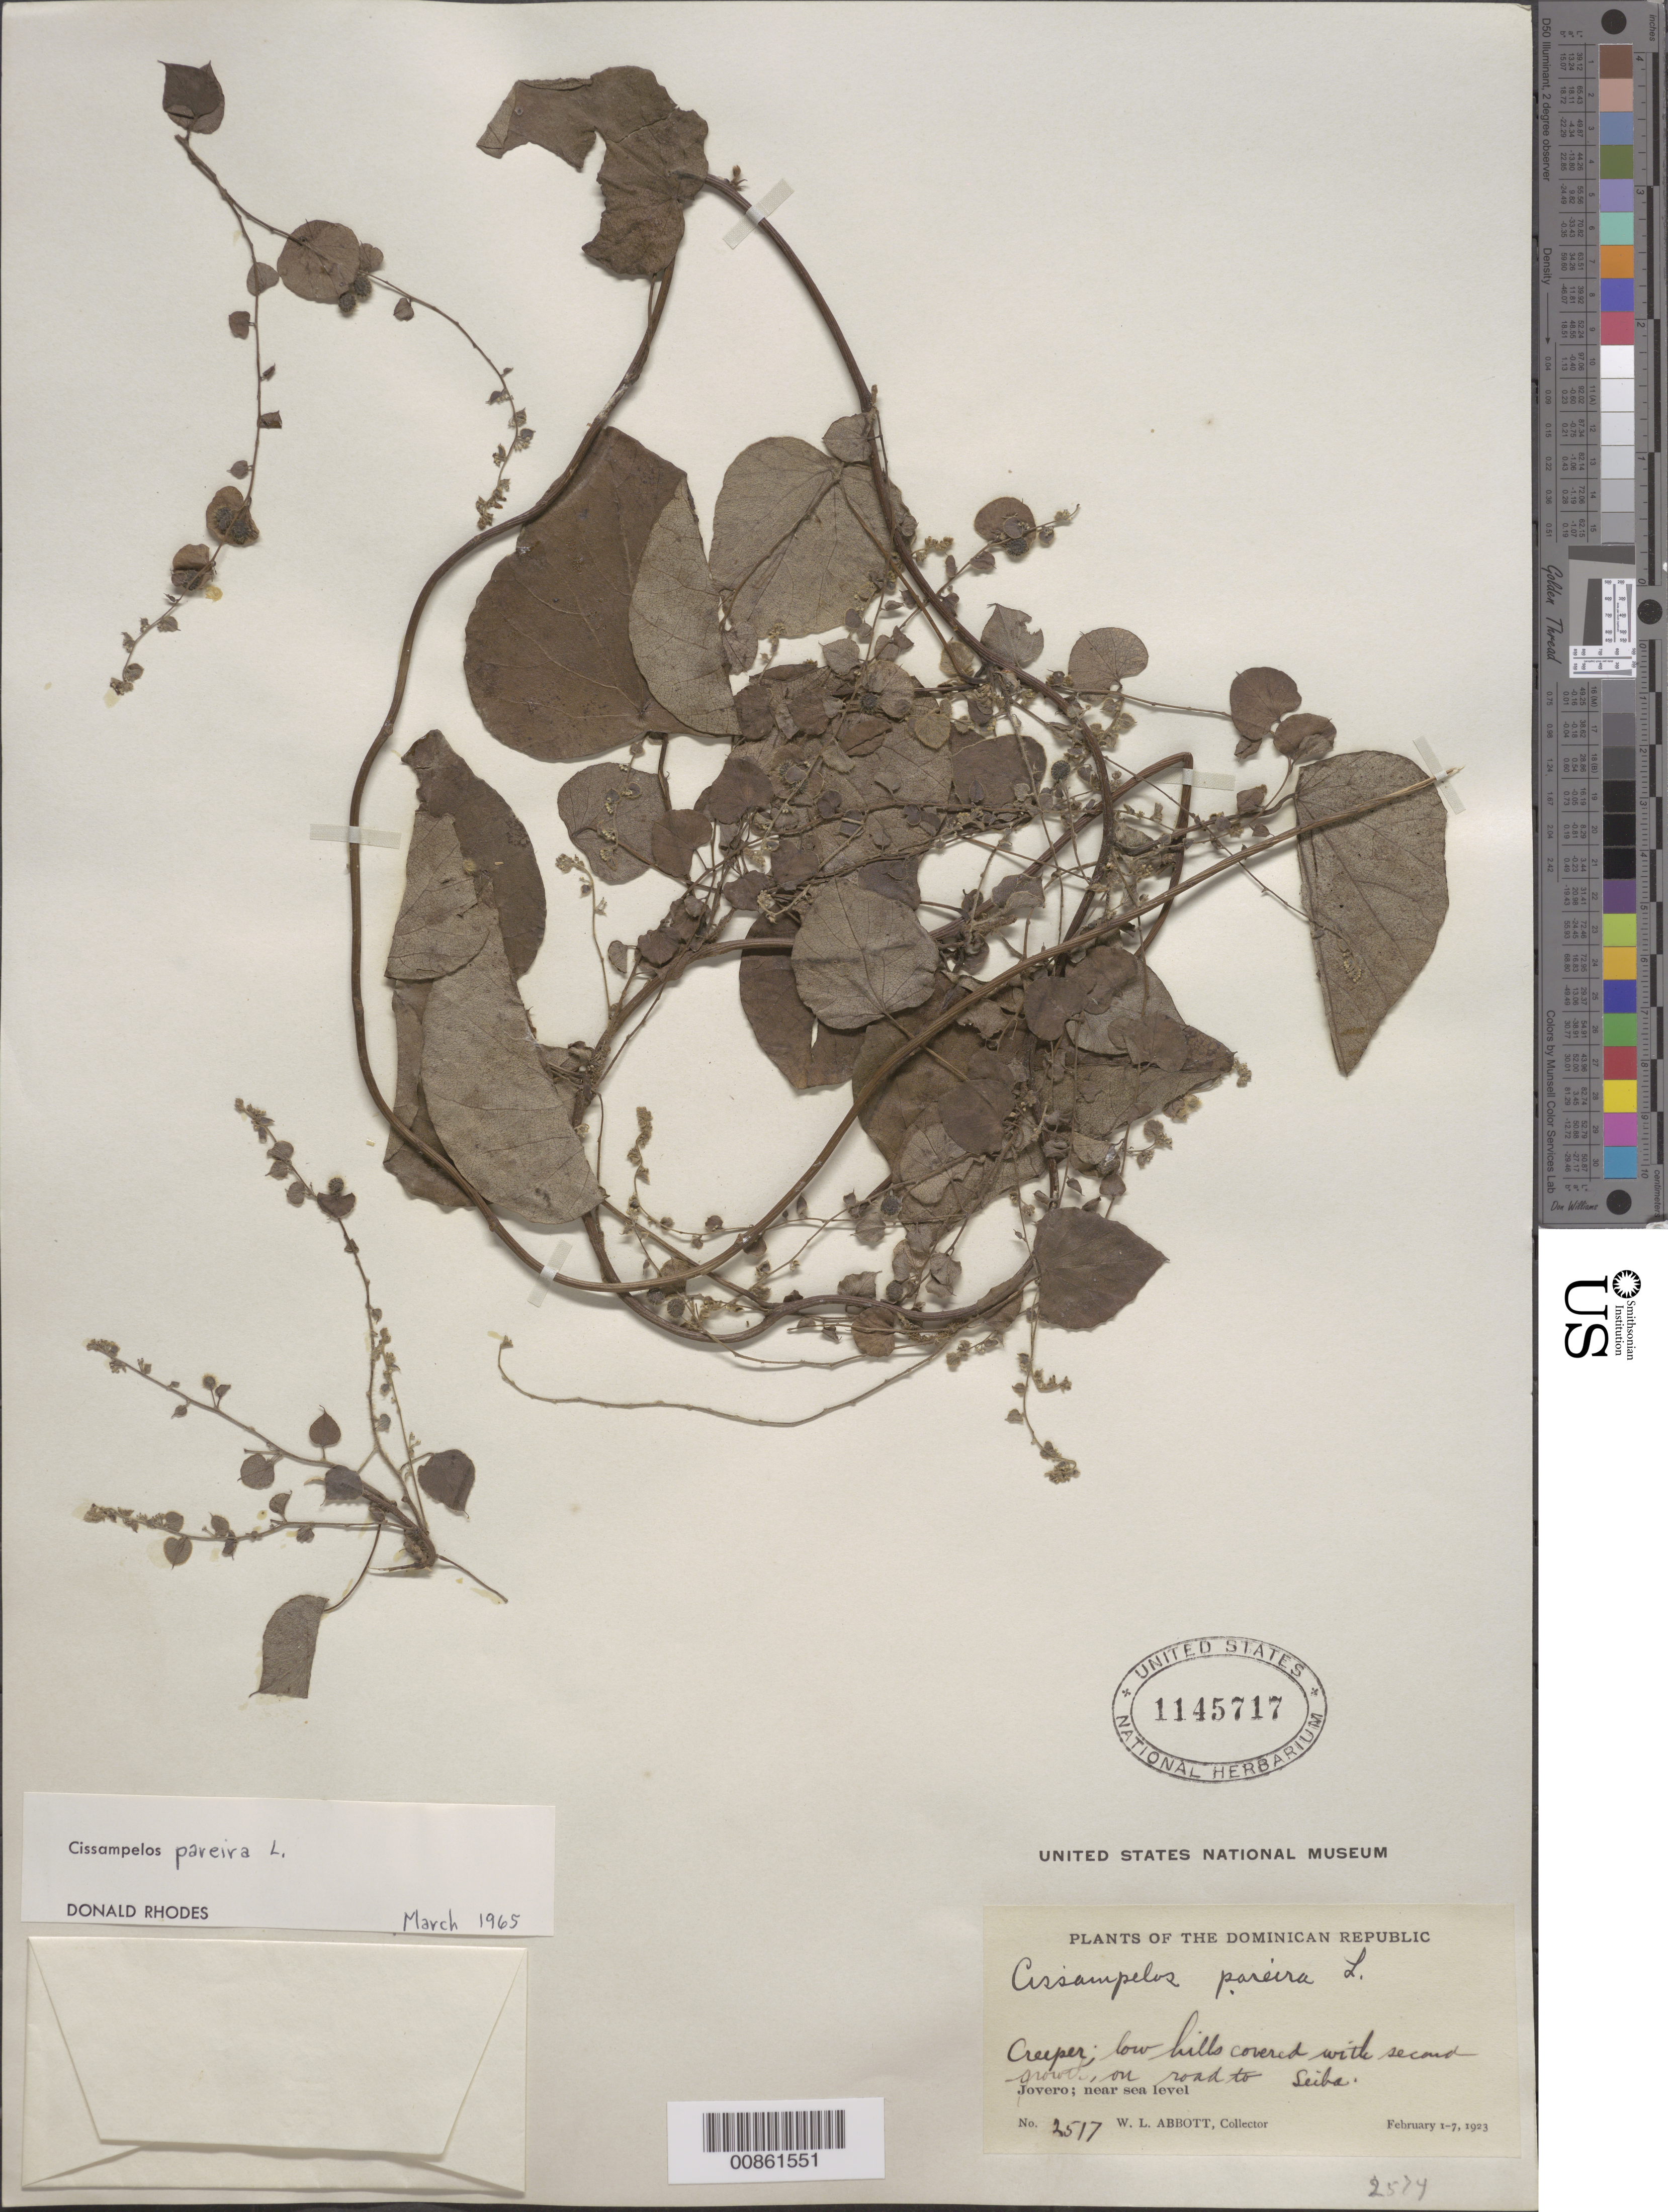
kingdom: Plantae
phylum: Tracheophyta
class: Magnoliopsida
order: Ranunculales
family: Menispermaceae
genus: Cissampelos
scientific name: Cissampelos pareira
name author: L.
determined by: Rhodes, D.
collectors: W. L. Abbott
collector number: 2517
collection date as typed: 01 Feb 1923 to 07 Feb 1923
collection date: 1923-02-01/1923-02-07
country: Dominican Republic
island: Hispaniola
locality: Jovero. On road to Seiba.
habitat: Creeper; low hills covered with second growth.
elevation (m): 0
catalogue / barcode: US 1145717